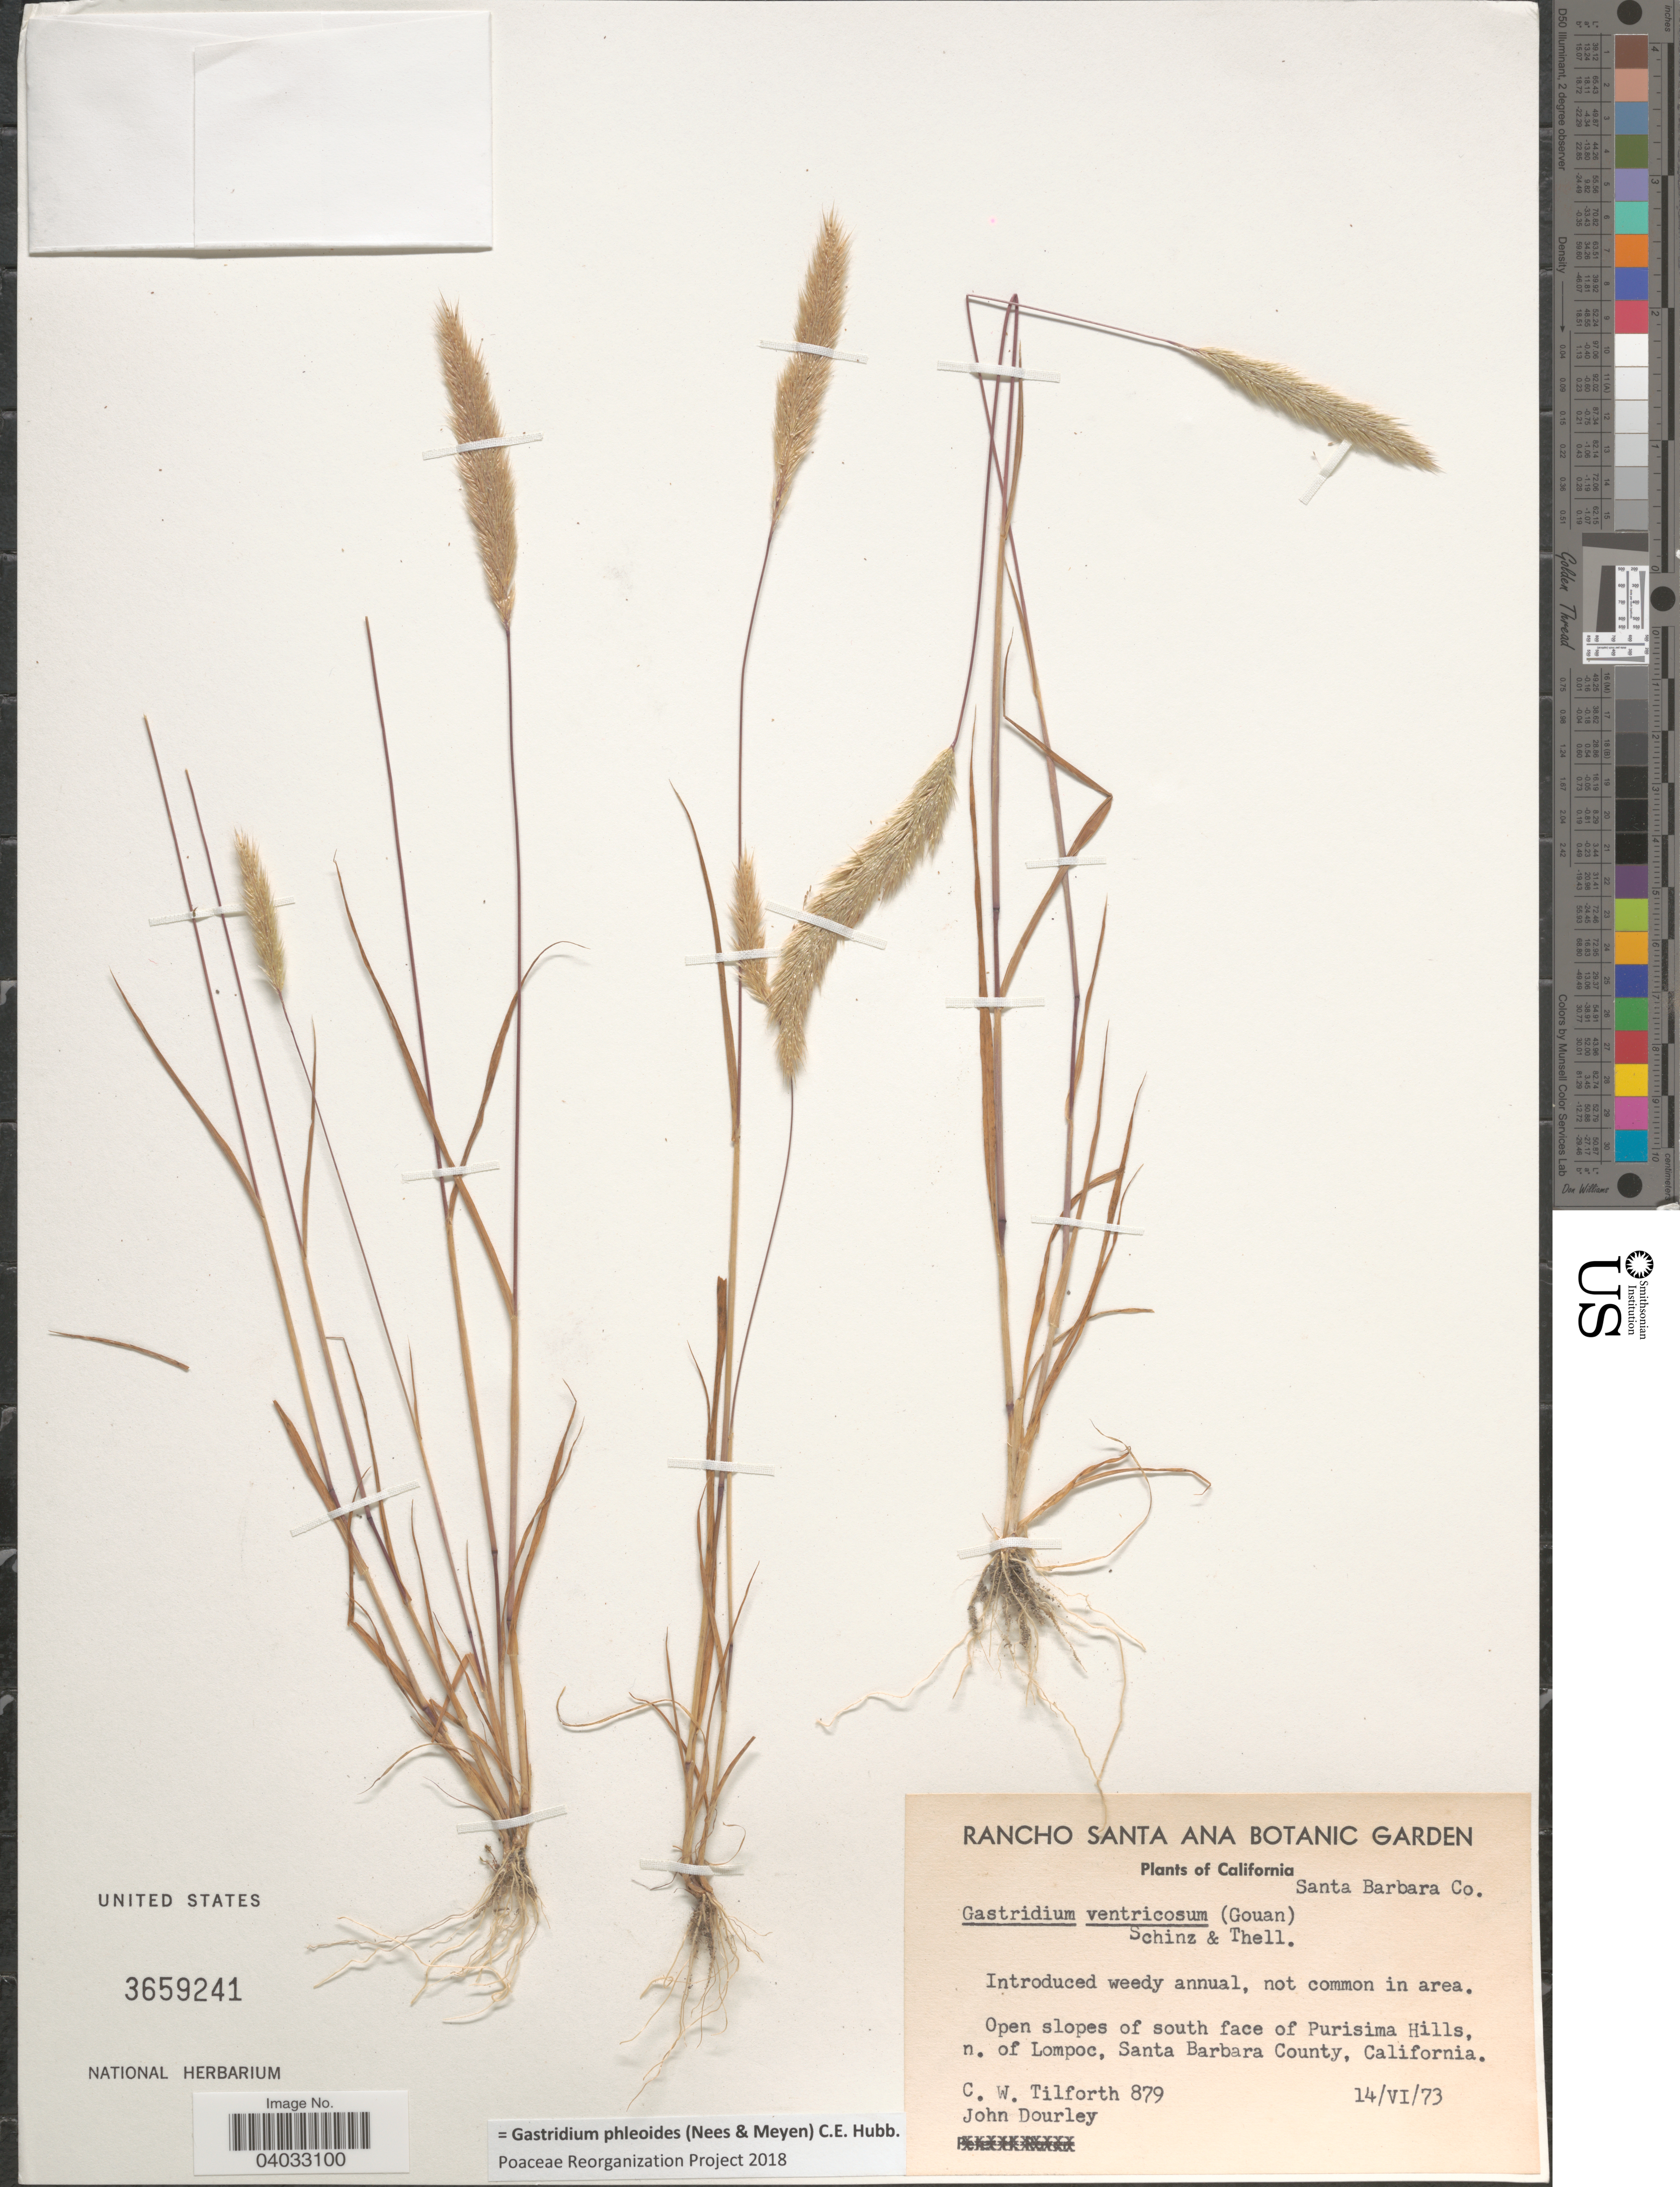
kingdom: Plantae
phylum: Tracheophyta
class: Liliopsida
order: Poales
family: Poaceae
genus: Gastridium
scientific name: Gastridium phleoides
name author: (Nees) C.E. Hubb.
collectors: C. Tilforth & J. Dourley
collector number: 879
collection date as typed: Transcribed d/m/y: 14/6/73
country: United States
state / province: California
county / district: Santa Barbara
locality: Santa Barbara Co. Open slopes of south face of Purisima Hills, n. of Lompoc, Santa Barbara County.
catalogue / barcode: US 3659241